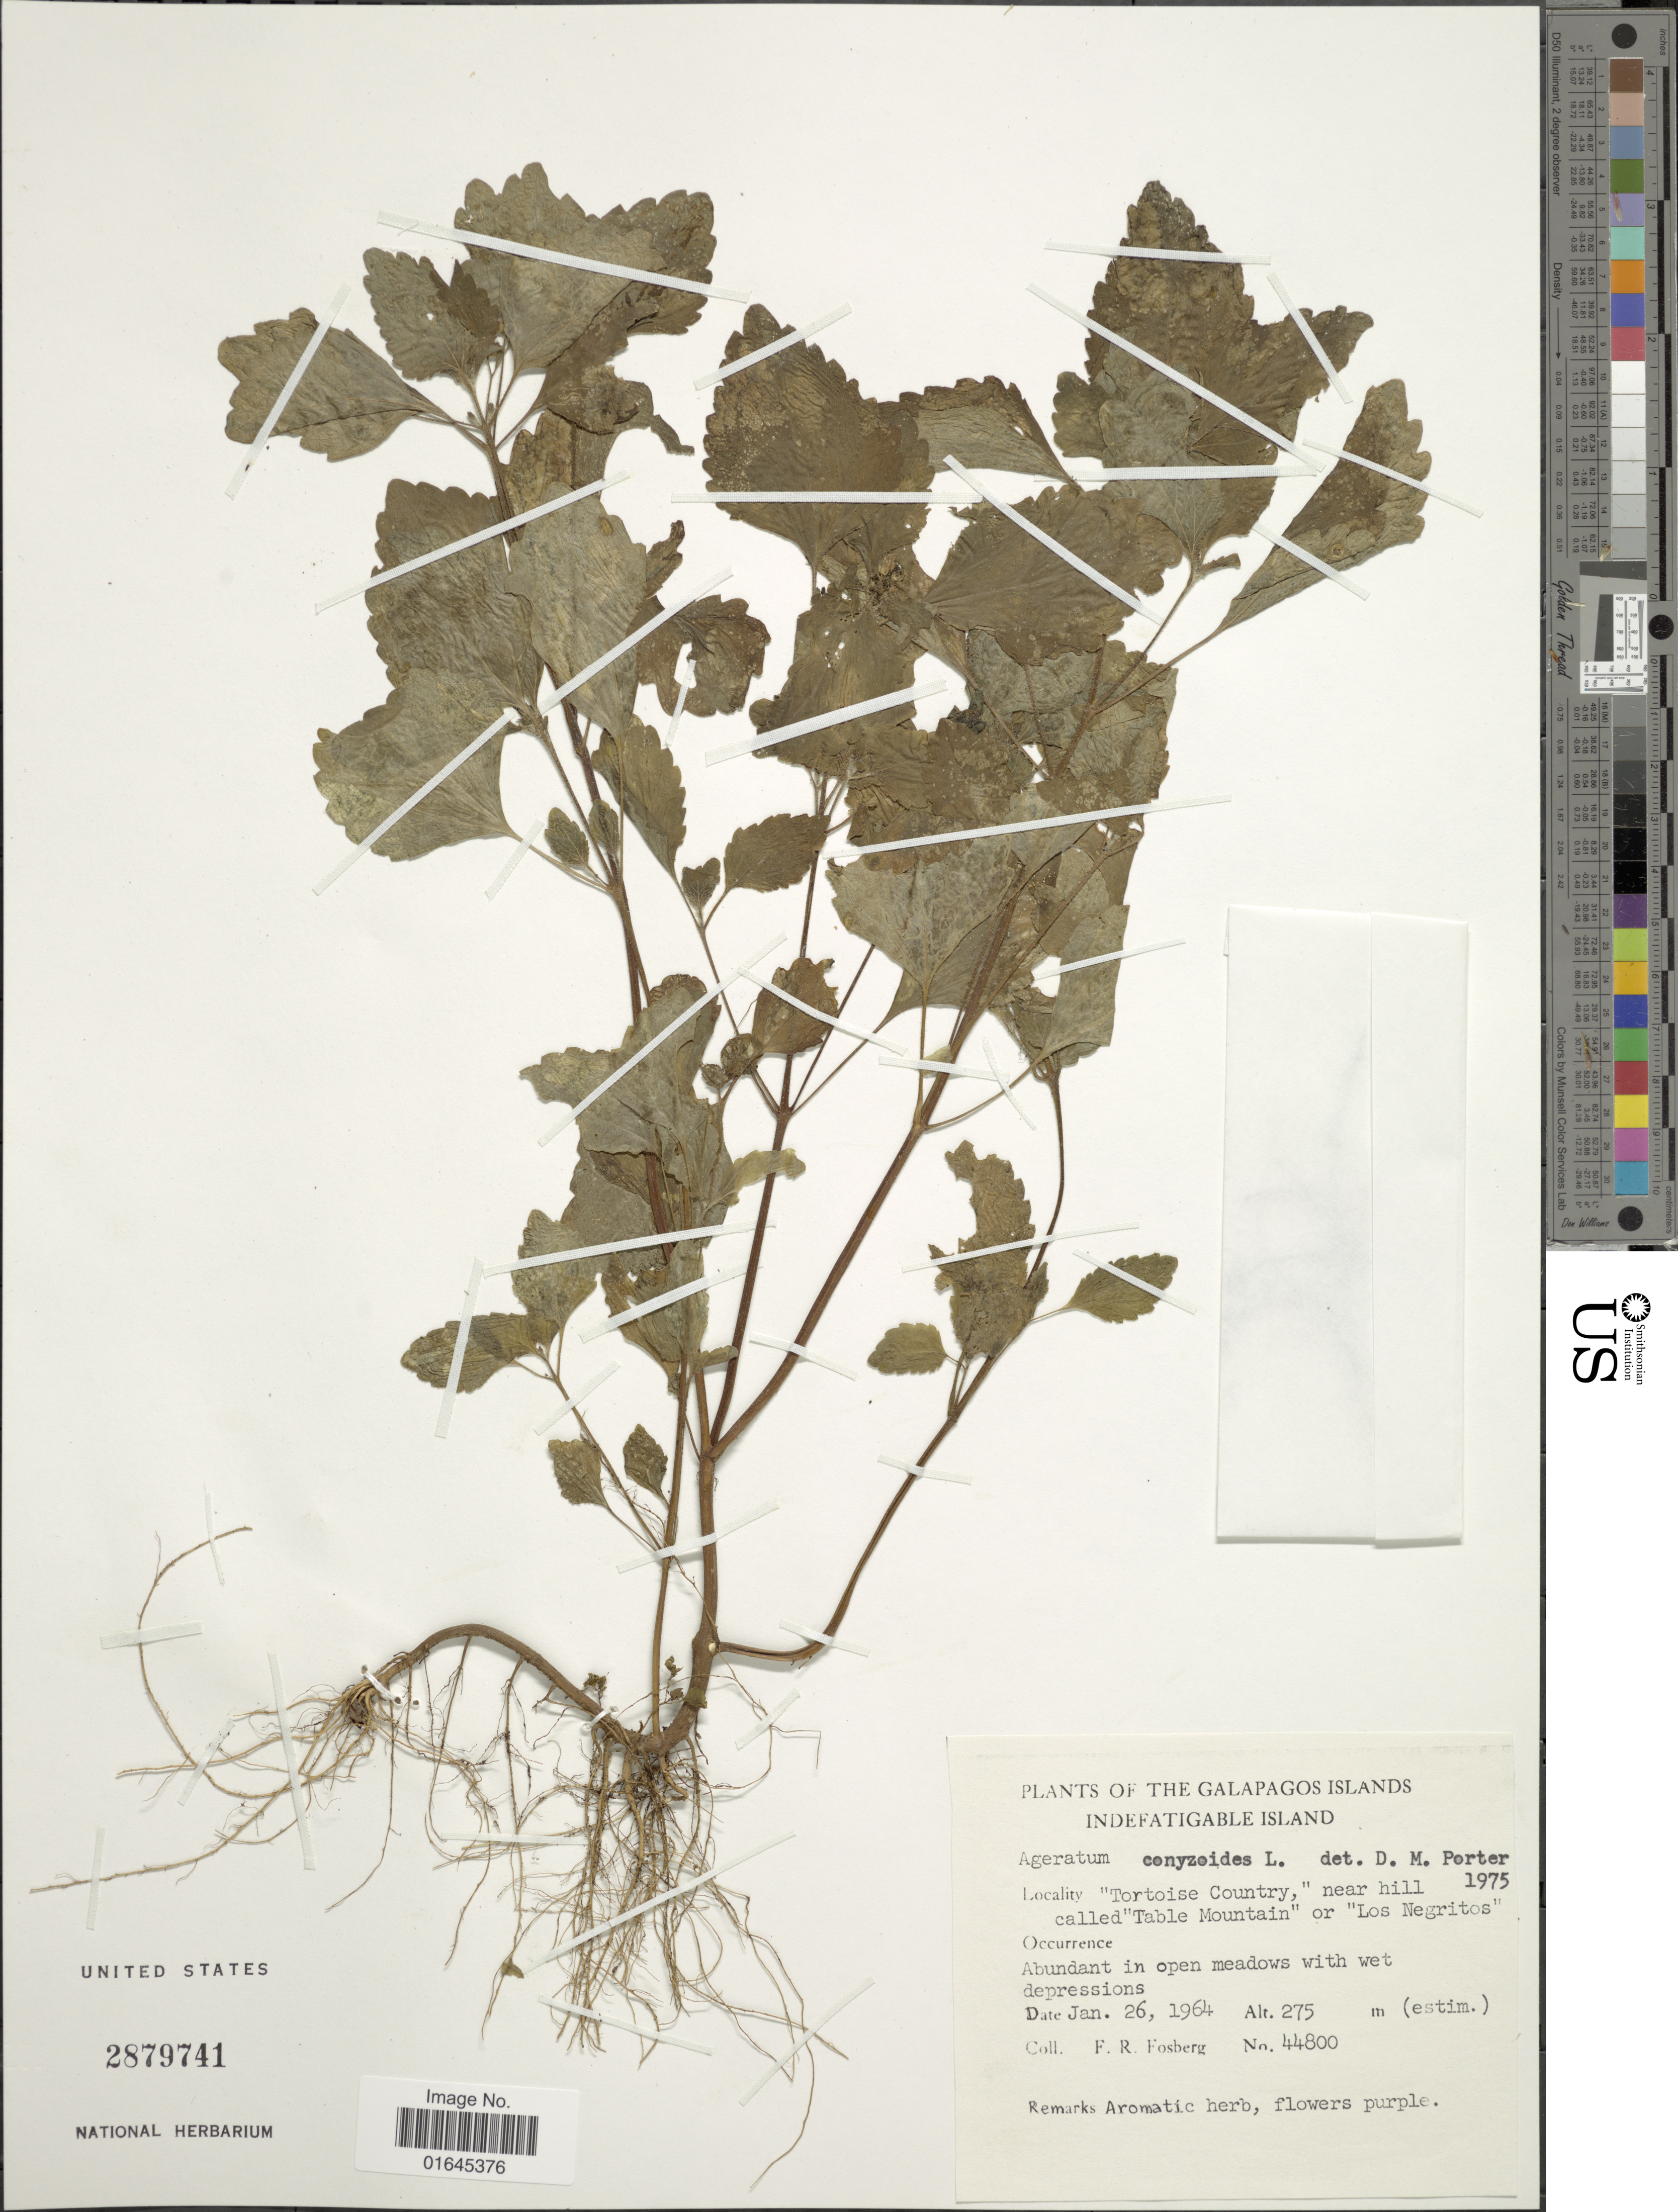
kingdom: Plantae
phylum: Tracheophyta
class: Magnoliopsida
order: Asterales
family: Asteraceae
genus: Ageratum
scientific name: Ageratum conyzoides subsp. conyzoides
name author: L.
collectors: F. R. Fosberg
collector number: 44800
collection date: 1964-01-26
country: Ecuador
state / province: Colón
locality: Galapagos Islands, Indefatigable Island, "Tortoise Country," near hill called "Table Mountain" or "Los Negritos"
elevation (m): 275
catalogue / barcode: US 2879741